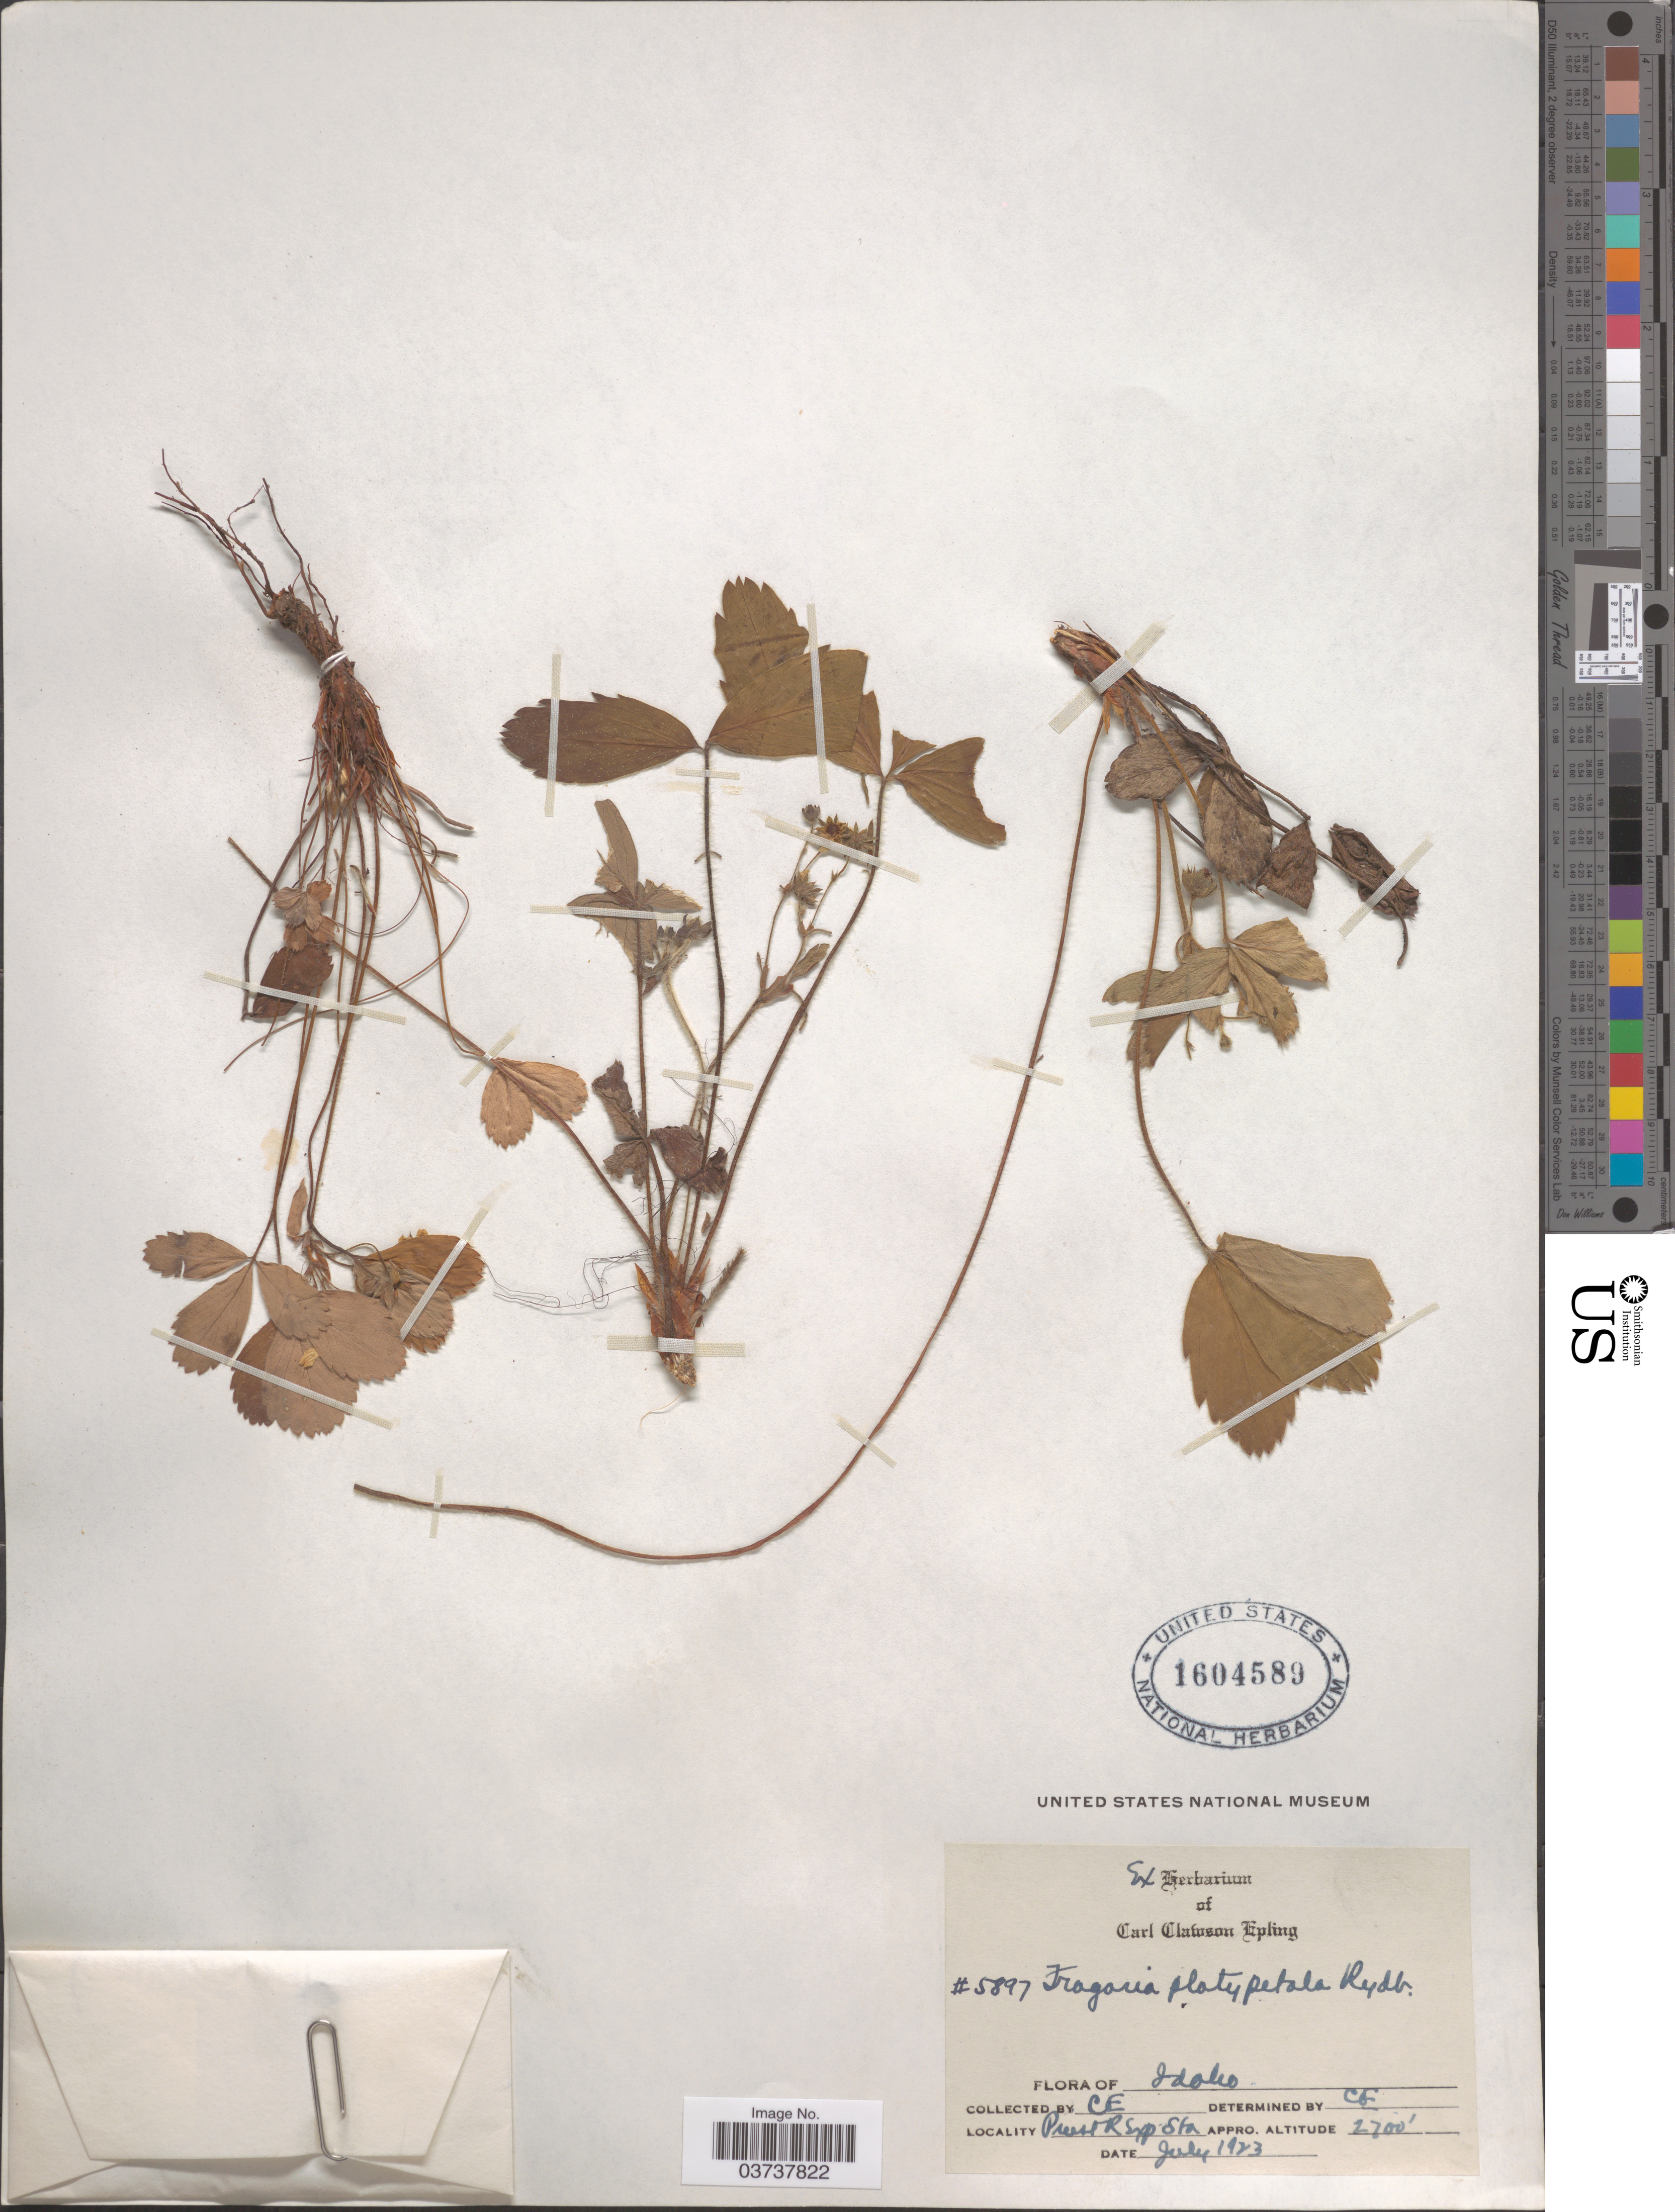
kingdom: Plantae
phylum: Tracheophyta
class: Magnoliopsida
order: Rosales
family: Rosaceae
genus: Fragaria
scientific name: Fragaria virginiana subsp. platypetala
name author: (Rydb.) Staudt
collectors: C. C. Epling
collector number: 5897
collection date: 1923-07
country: United States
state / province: Idaho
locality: Priest R Exp Sta.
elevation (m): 823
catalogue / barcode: US 1604589